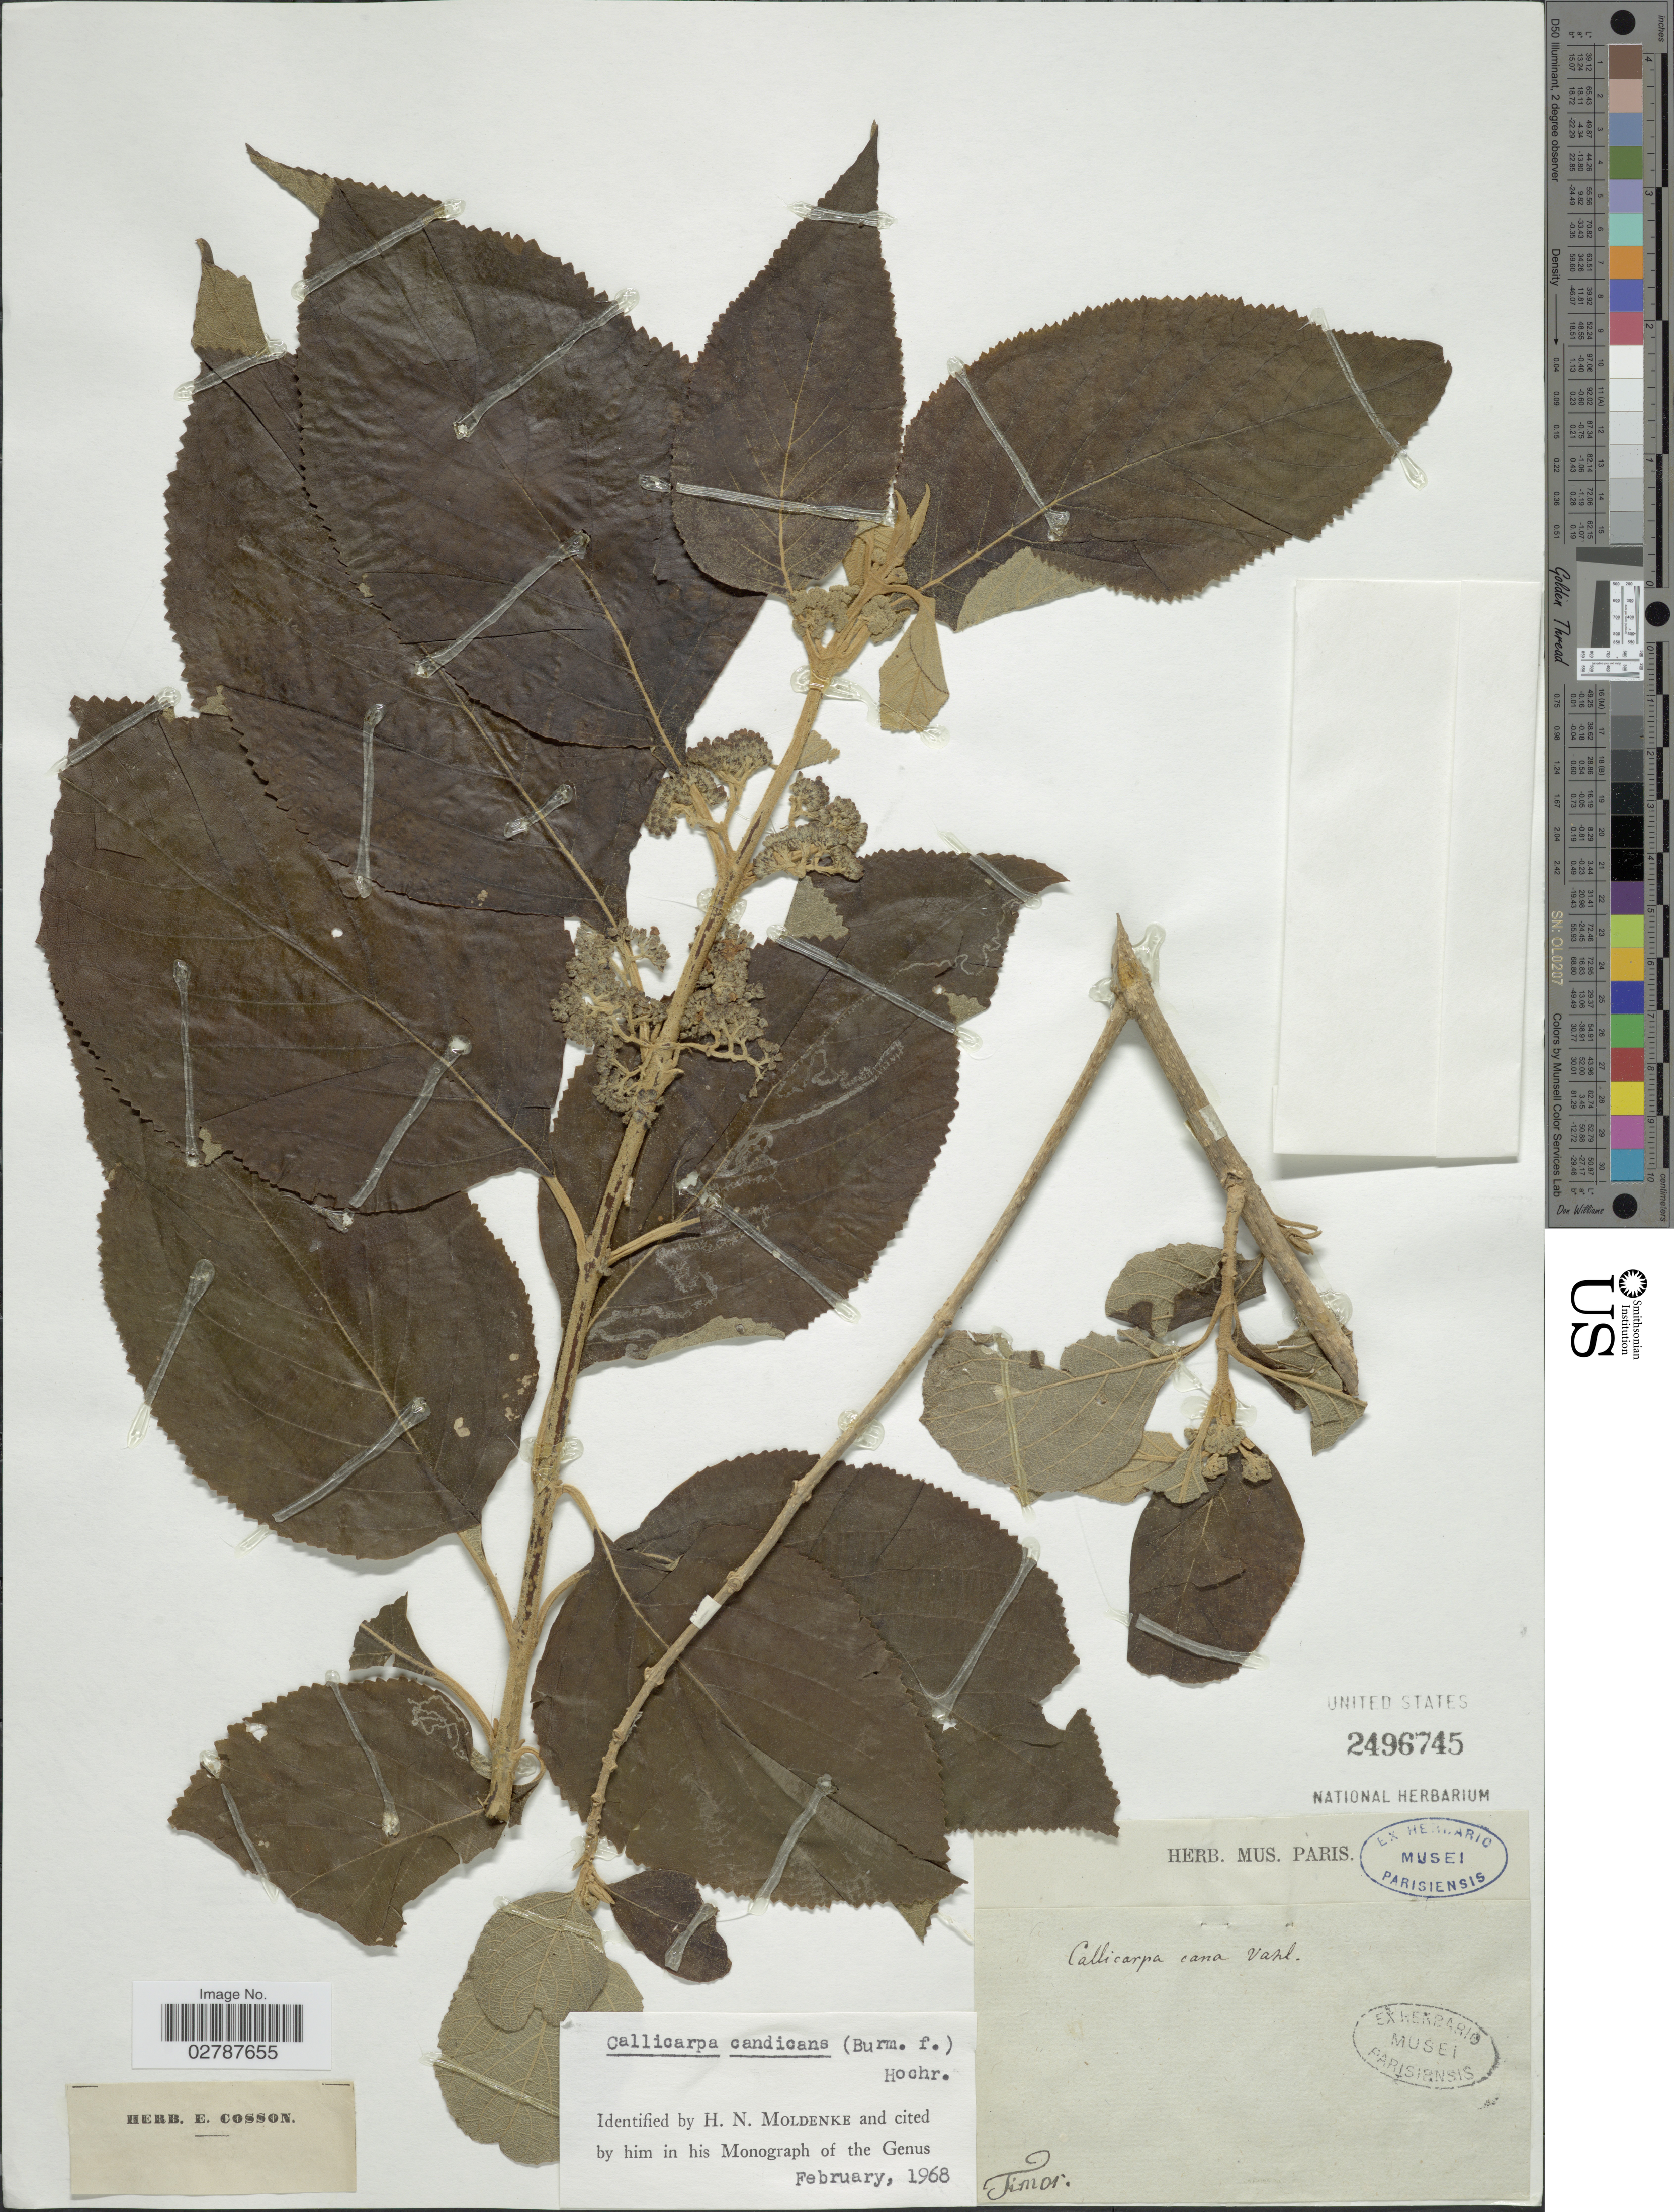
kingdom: Plantae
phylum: Tracheophyta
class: Magnoliopsida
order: Lamiales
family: Lamiaceae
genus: Callicarpa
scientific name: Callicarpa candicans var. candicans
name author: (Burm. f.) Hochr.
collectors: ex herb. Mus. Paris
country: Indonesia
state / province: Nusa Tenggara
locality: Timor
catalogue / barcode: US 2496745